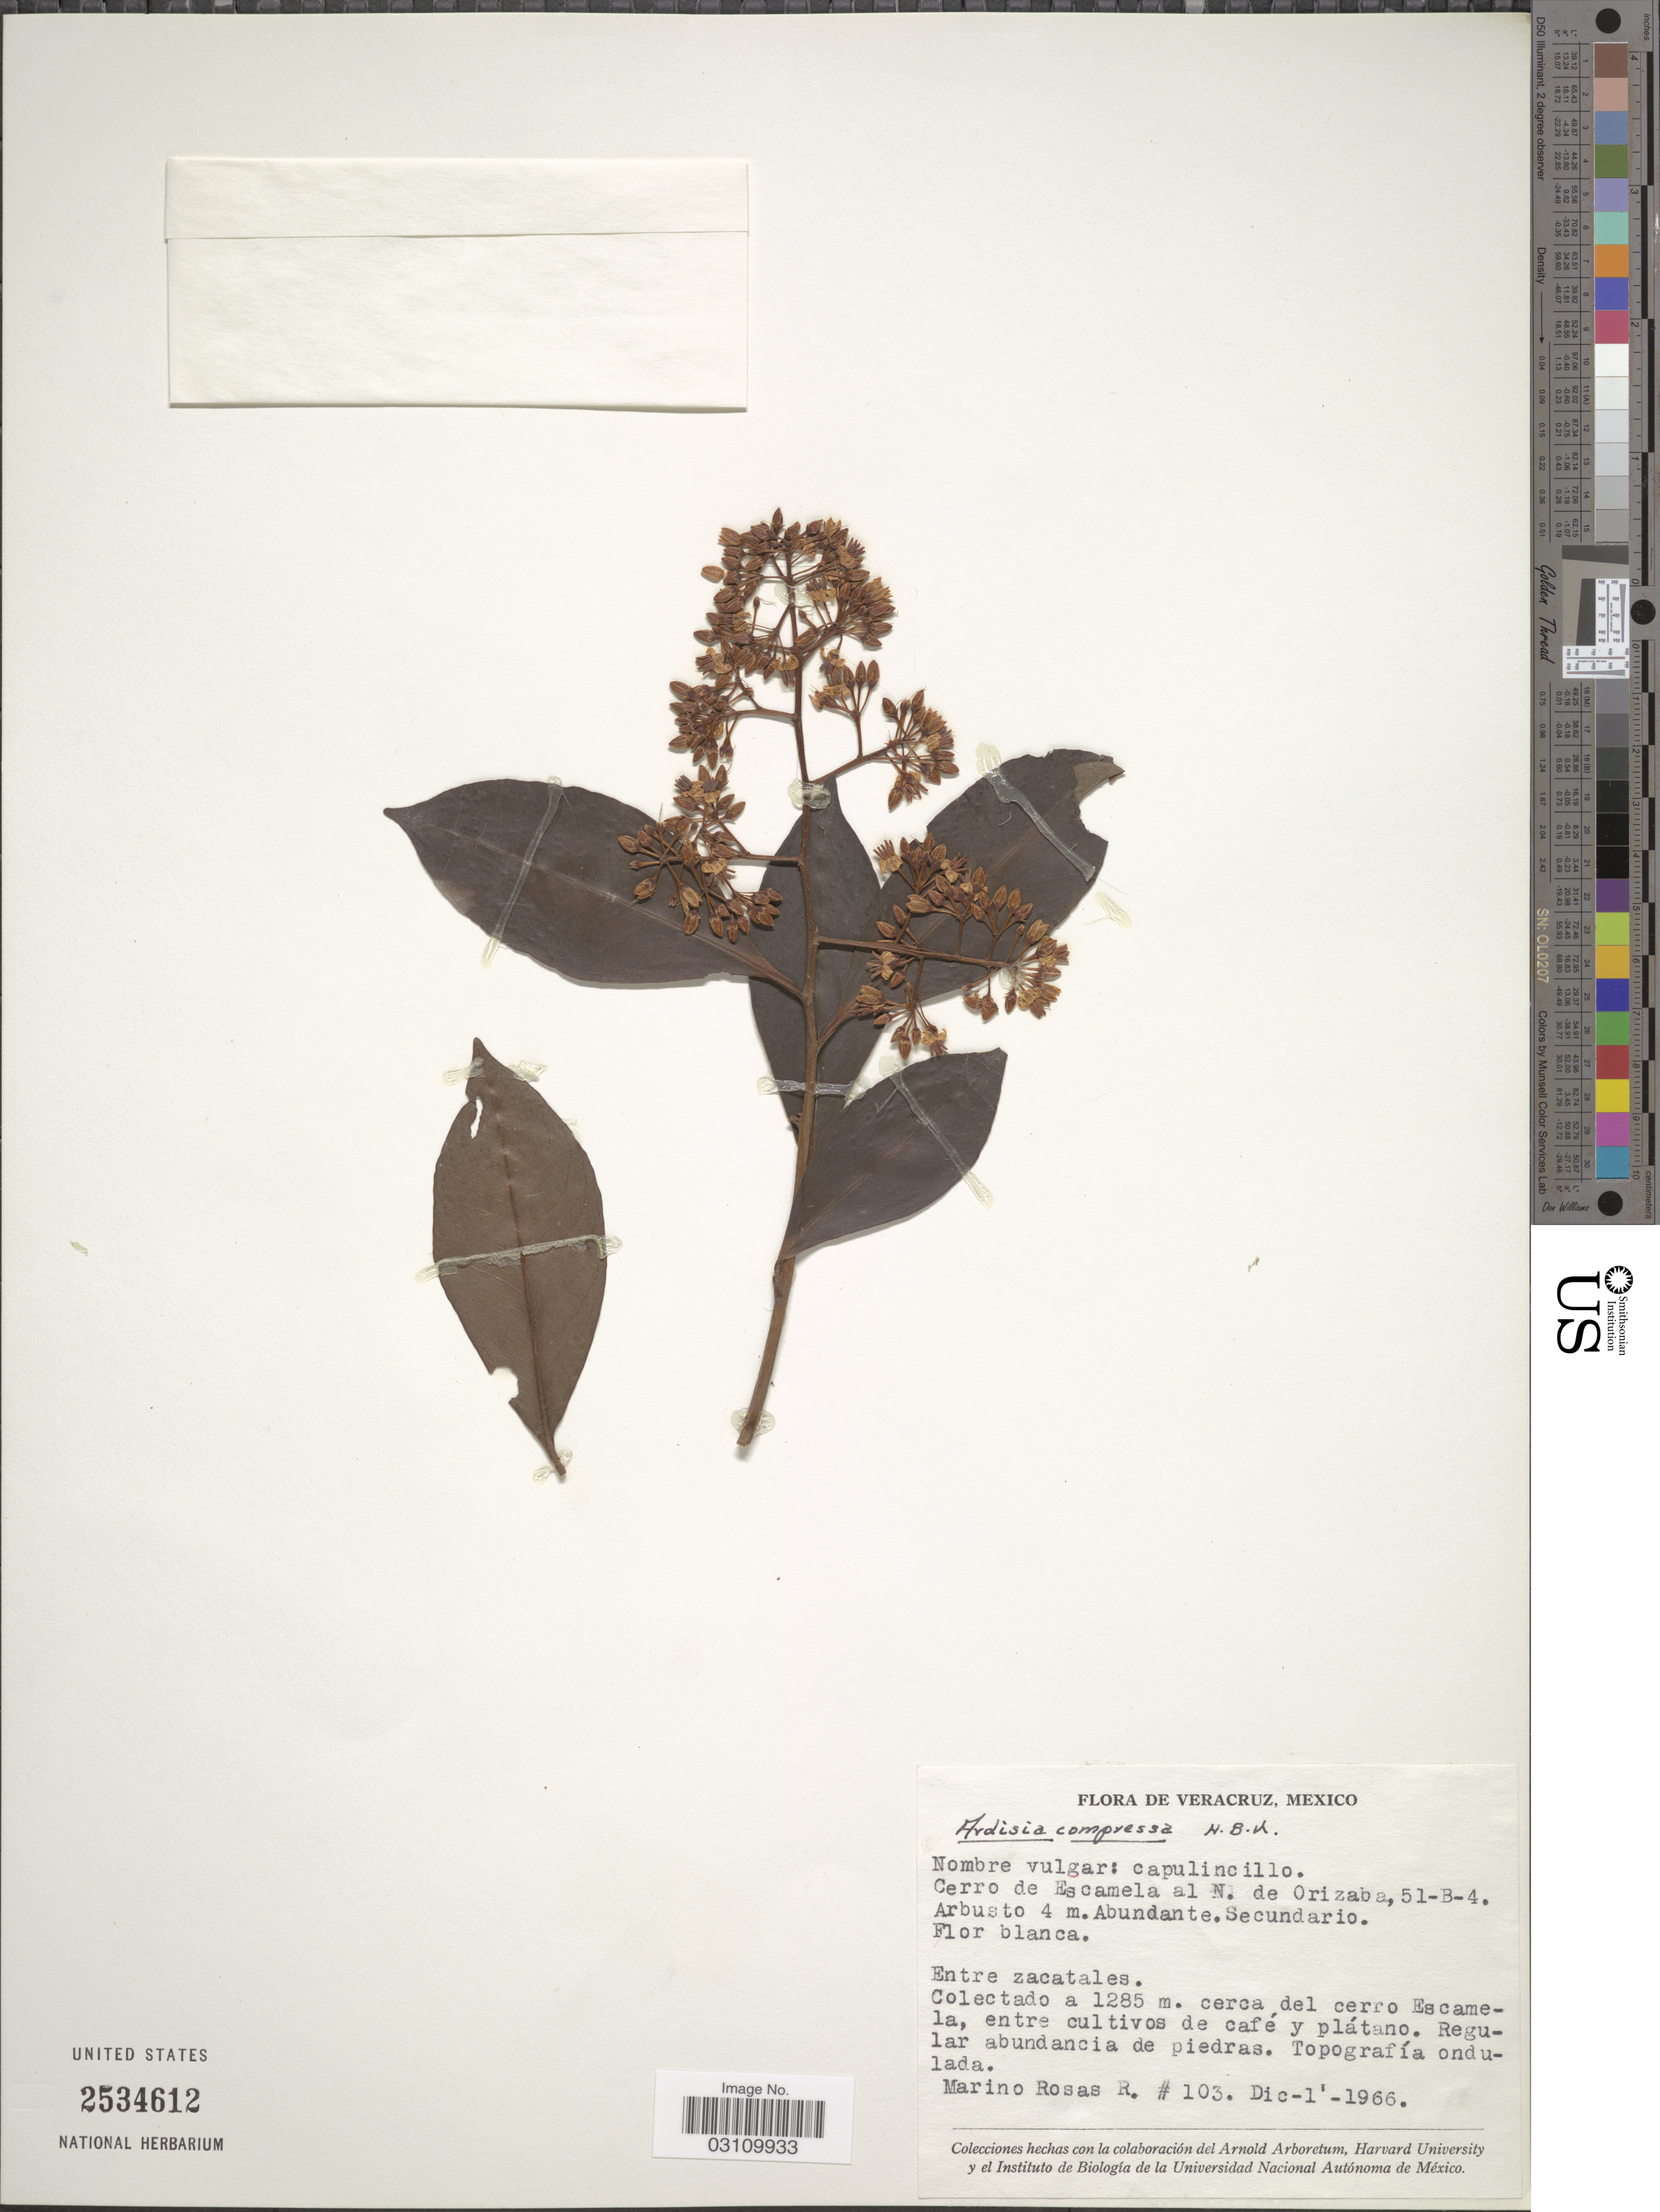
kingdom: Plantae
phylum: Tracheophyta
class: Magnoliopsida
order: Ericales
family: Primulaceae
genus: Ardisia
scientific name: Ardisia compressa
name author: Kunth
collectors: M. Rosas R.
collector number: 103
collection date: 1966-12-01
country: Mexico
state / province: Veracruz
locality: Veracruz, Entre zacatales, cerca del cerro Escamela, entre cultivos de café y plátano.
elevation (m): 1285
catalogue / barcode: US 2534612